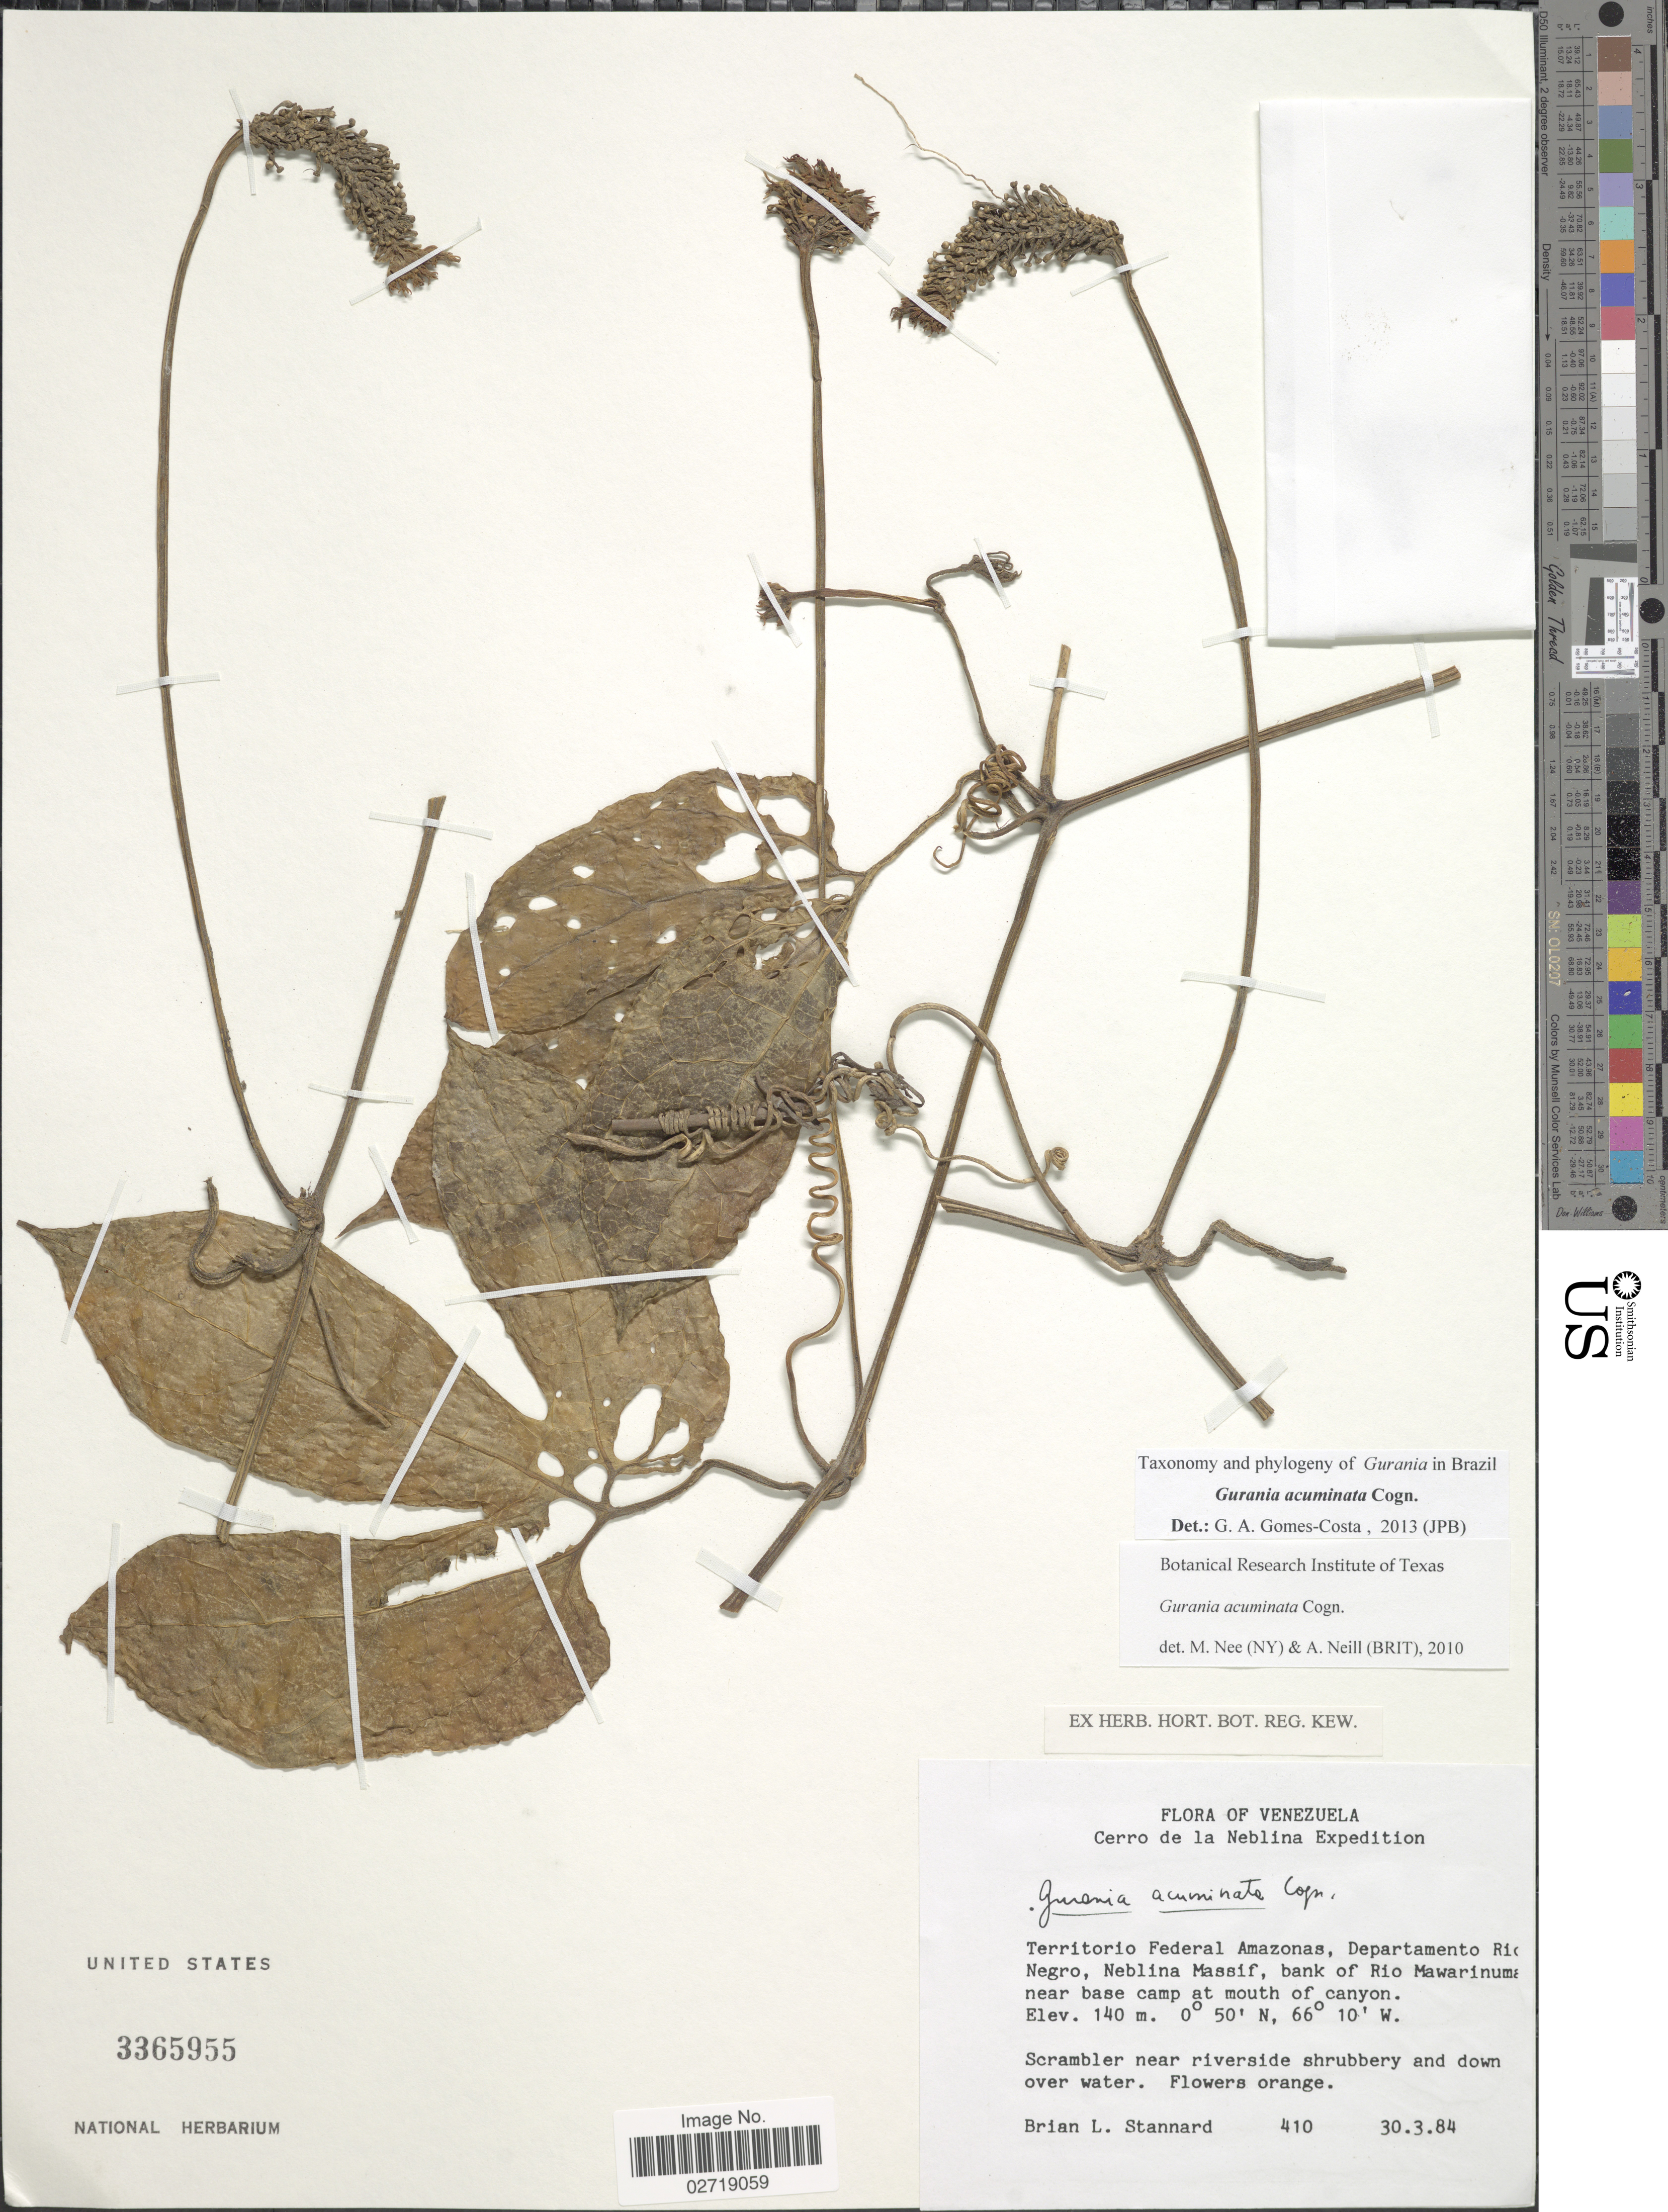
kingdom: Plantae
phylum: Tracheophyta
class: Magnoliopsida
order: Cucurbitales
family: Cucurbitaceae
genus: Gurania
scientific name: Gurania acuminata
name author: Cogn.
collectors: B. L. Stannard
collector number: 410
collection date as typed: Transcribed d/m/y: 30/3/84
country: Venezuela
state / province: Amazonas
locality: Cerro de la Neblina. Territorio Federal Amazonas, Departamento Rio Negro, Neblina Massif, bank of Rio Mawarinuma near base camp at mouth of canyon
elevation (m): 140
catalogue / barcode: US 3365955